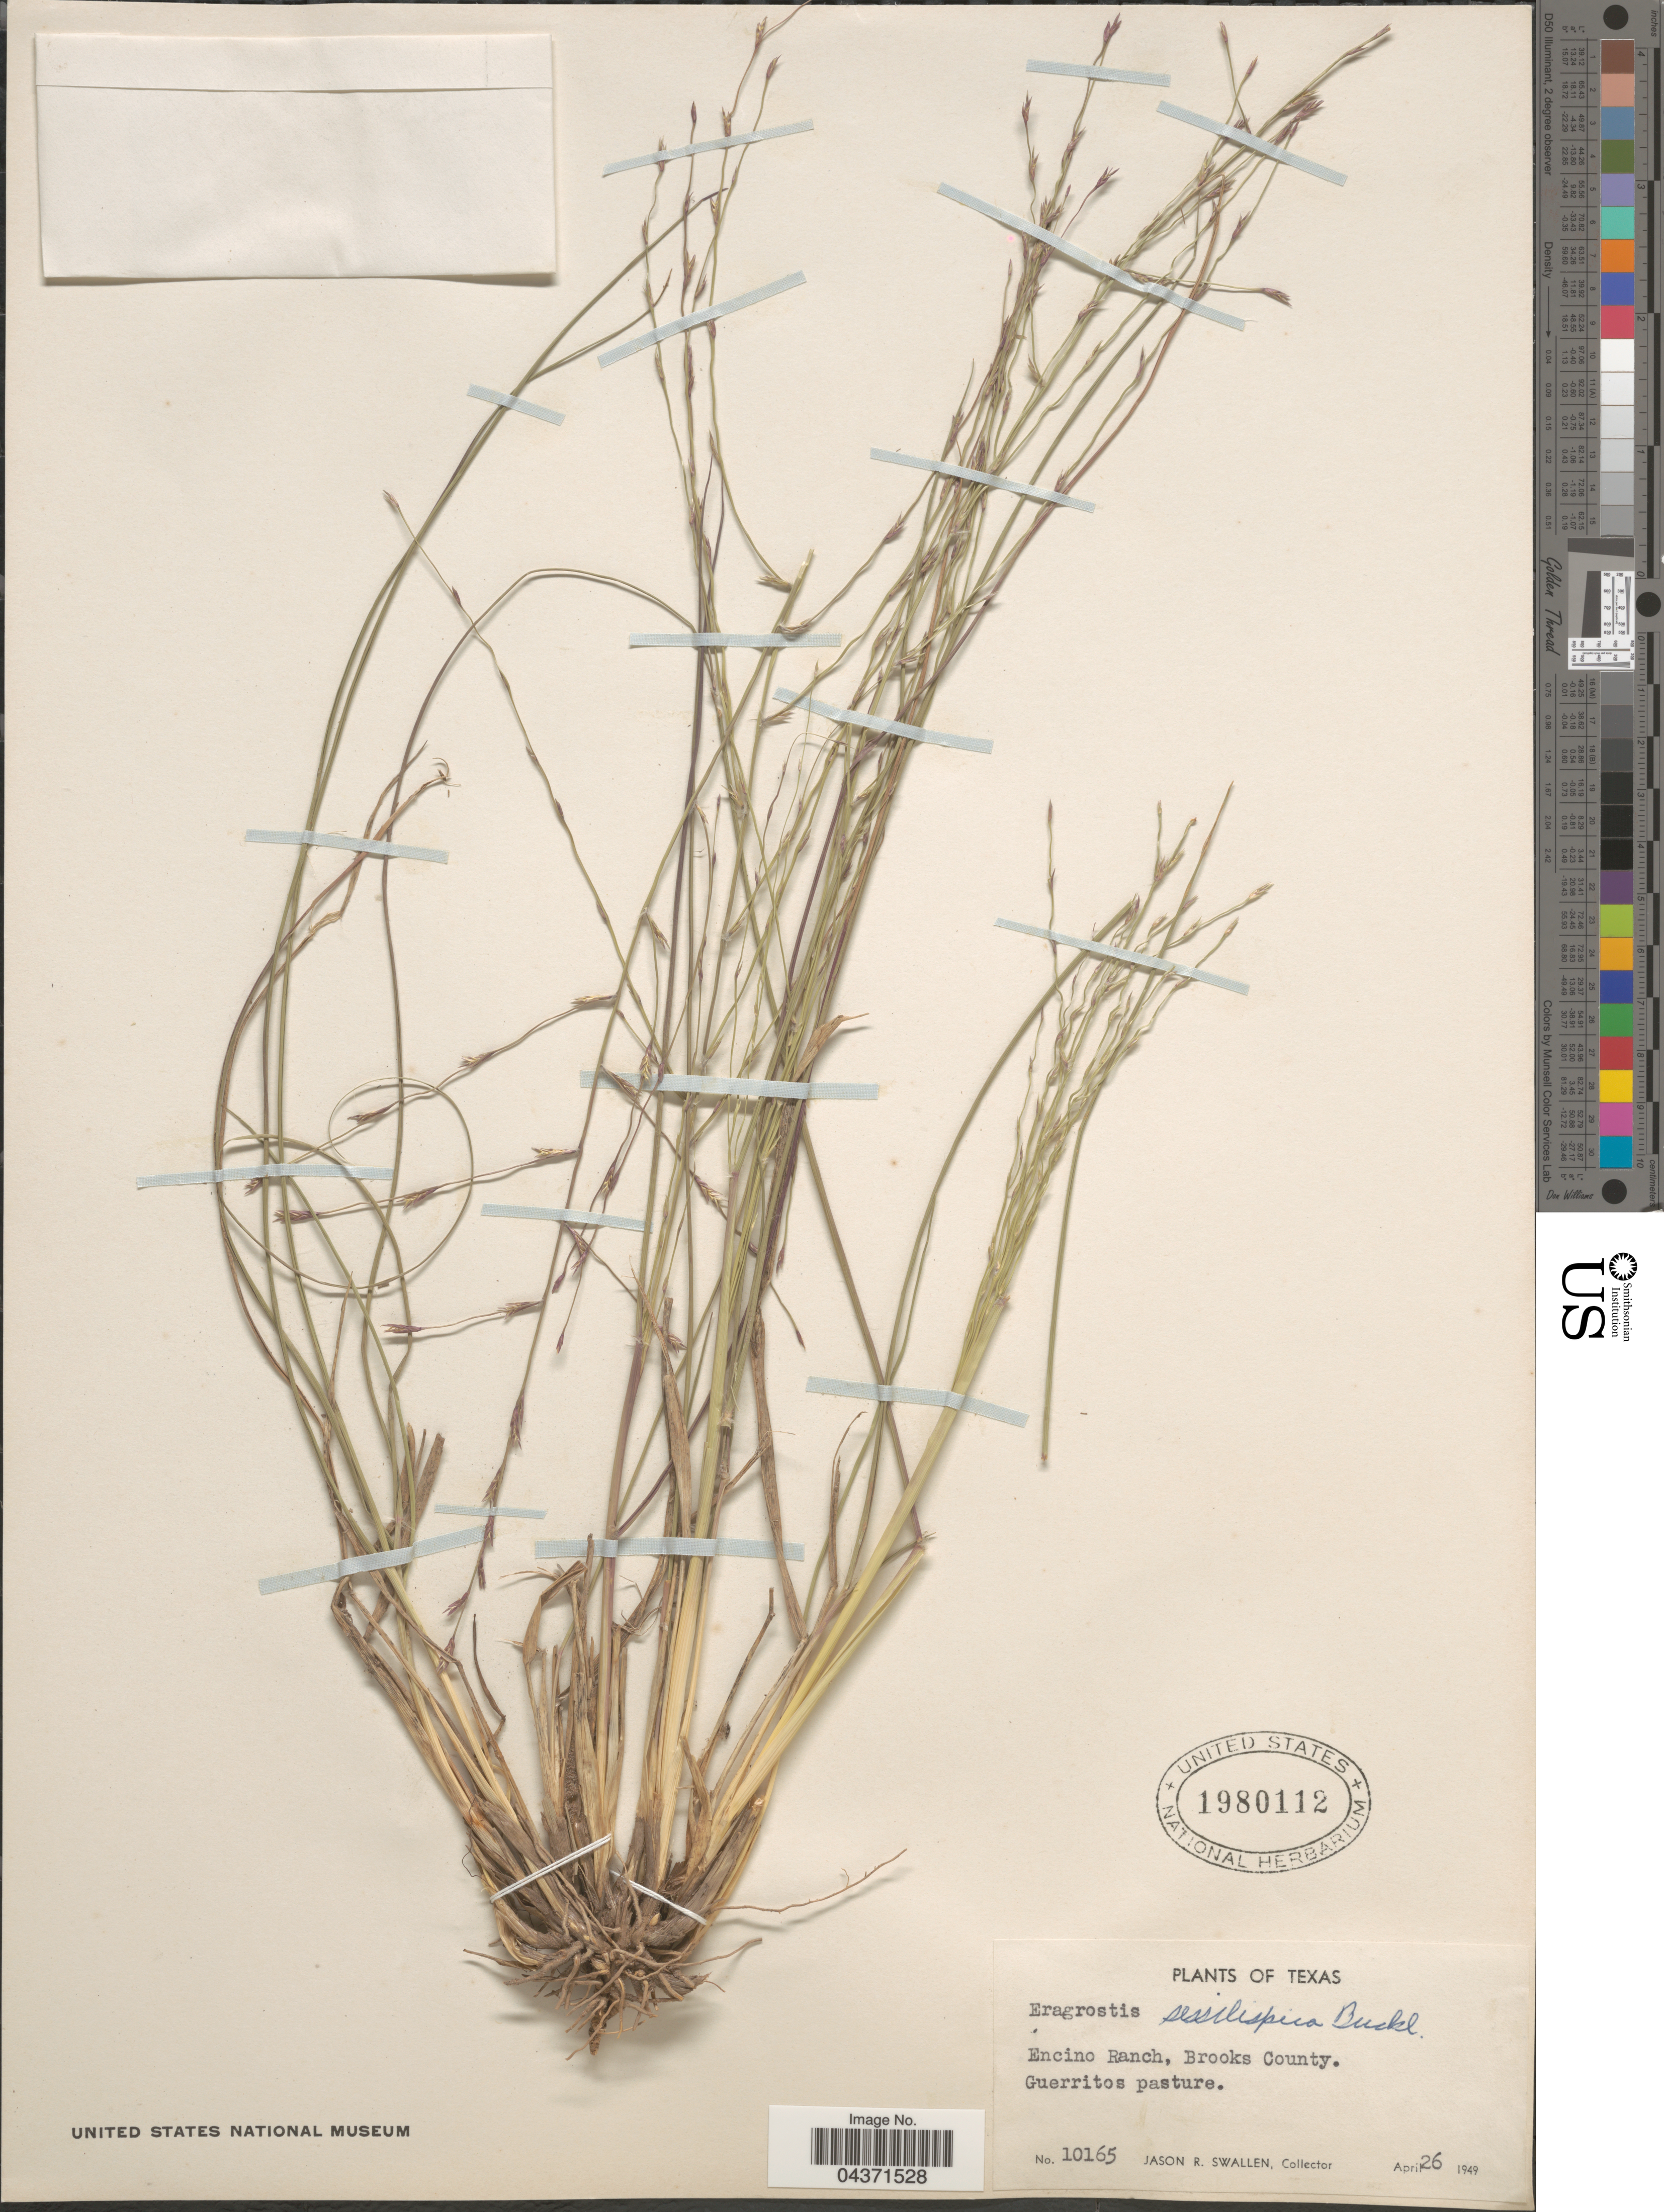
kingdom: Plantae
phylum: Tracheophyta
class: Liliopsida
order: Poales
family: Poaceae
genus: Eragrostis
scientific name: Eragrostis sessilispica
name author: Buckley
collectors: J. R. Swallen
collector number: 10165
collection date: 1949-04-26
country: United States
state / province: Texas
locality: Encino Ranch, Brooks County. Guerritos pasture.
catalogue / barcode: US 1980112